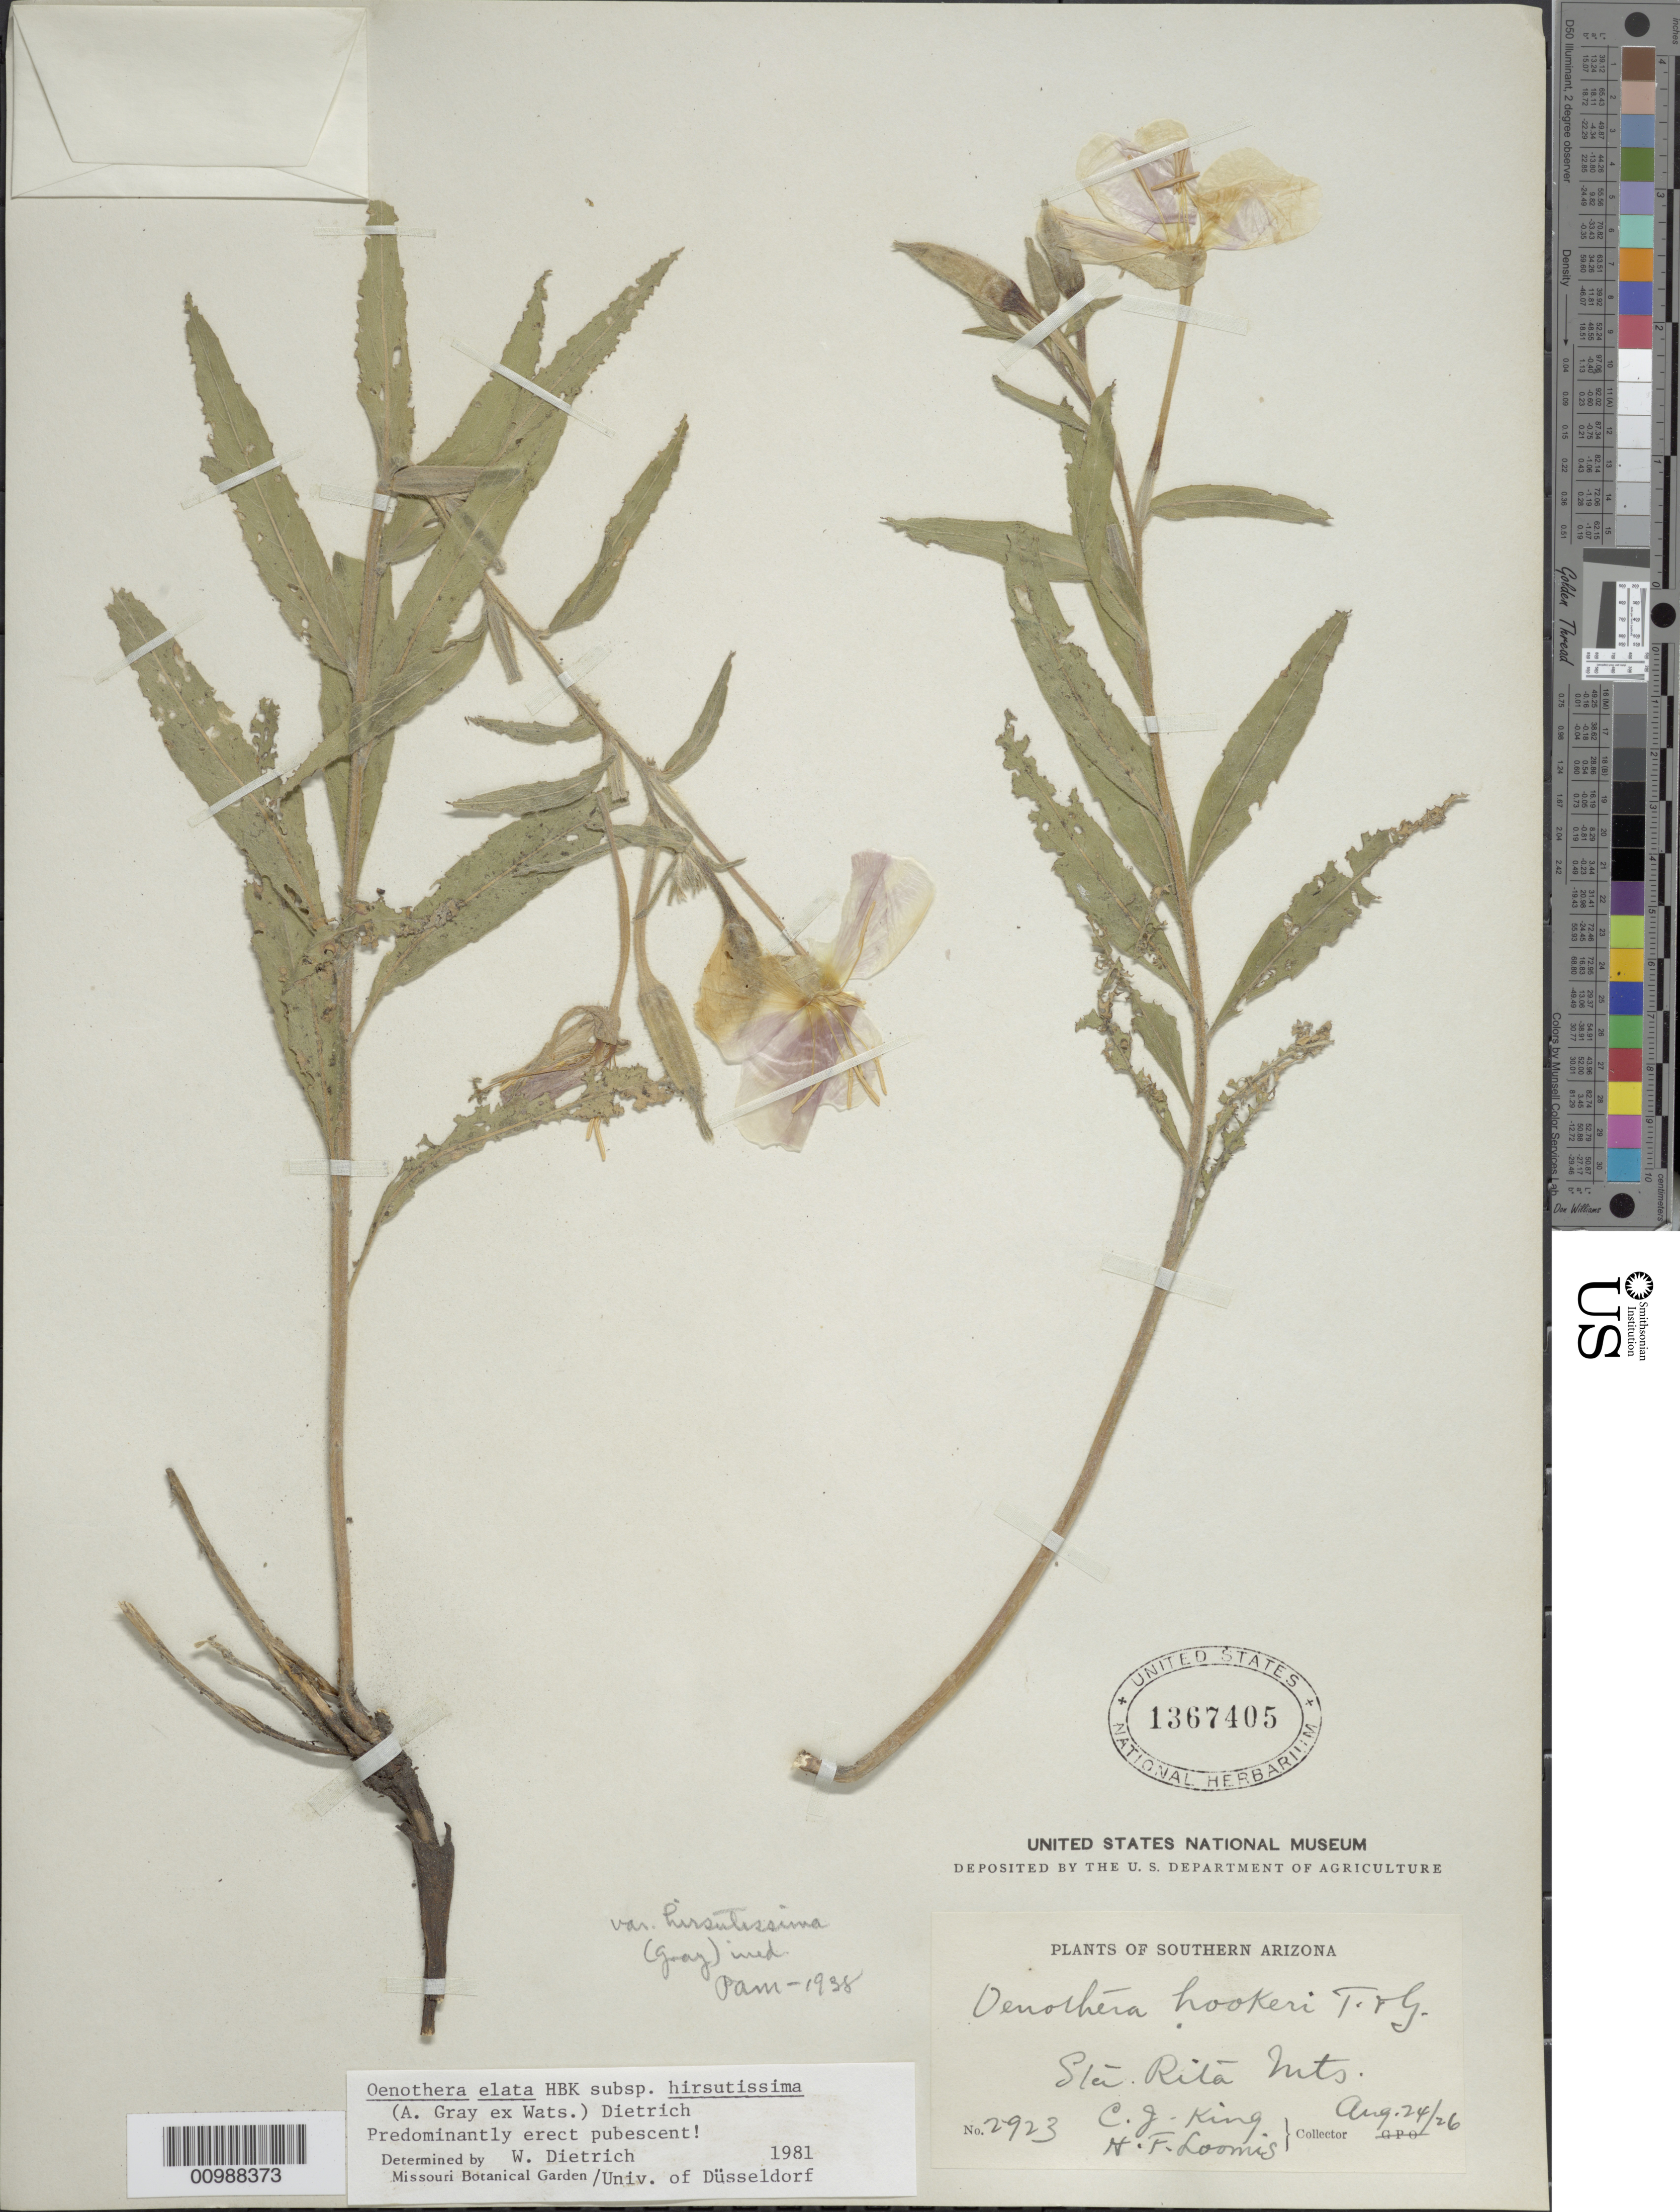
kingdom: Plantae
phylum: Tracheophyta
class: Magnoliopsida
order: Myrtales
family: Onagraceae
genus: Oenothera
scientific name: Oenothera elata subsp. hirsutissima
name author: (A. Gray ex S. Watson) W. Dietr.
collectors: C. J. King & H. F. Loomis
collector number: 2923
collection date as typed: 24 Aug 1926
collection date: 1926-08-24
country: United States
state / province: Arizona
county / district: Santa Cruz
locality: Santa Rita Mountains.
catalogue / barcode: US 1367405